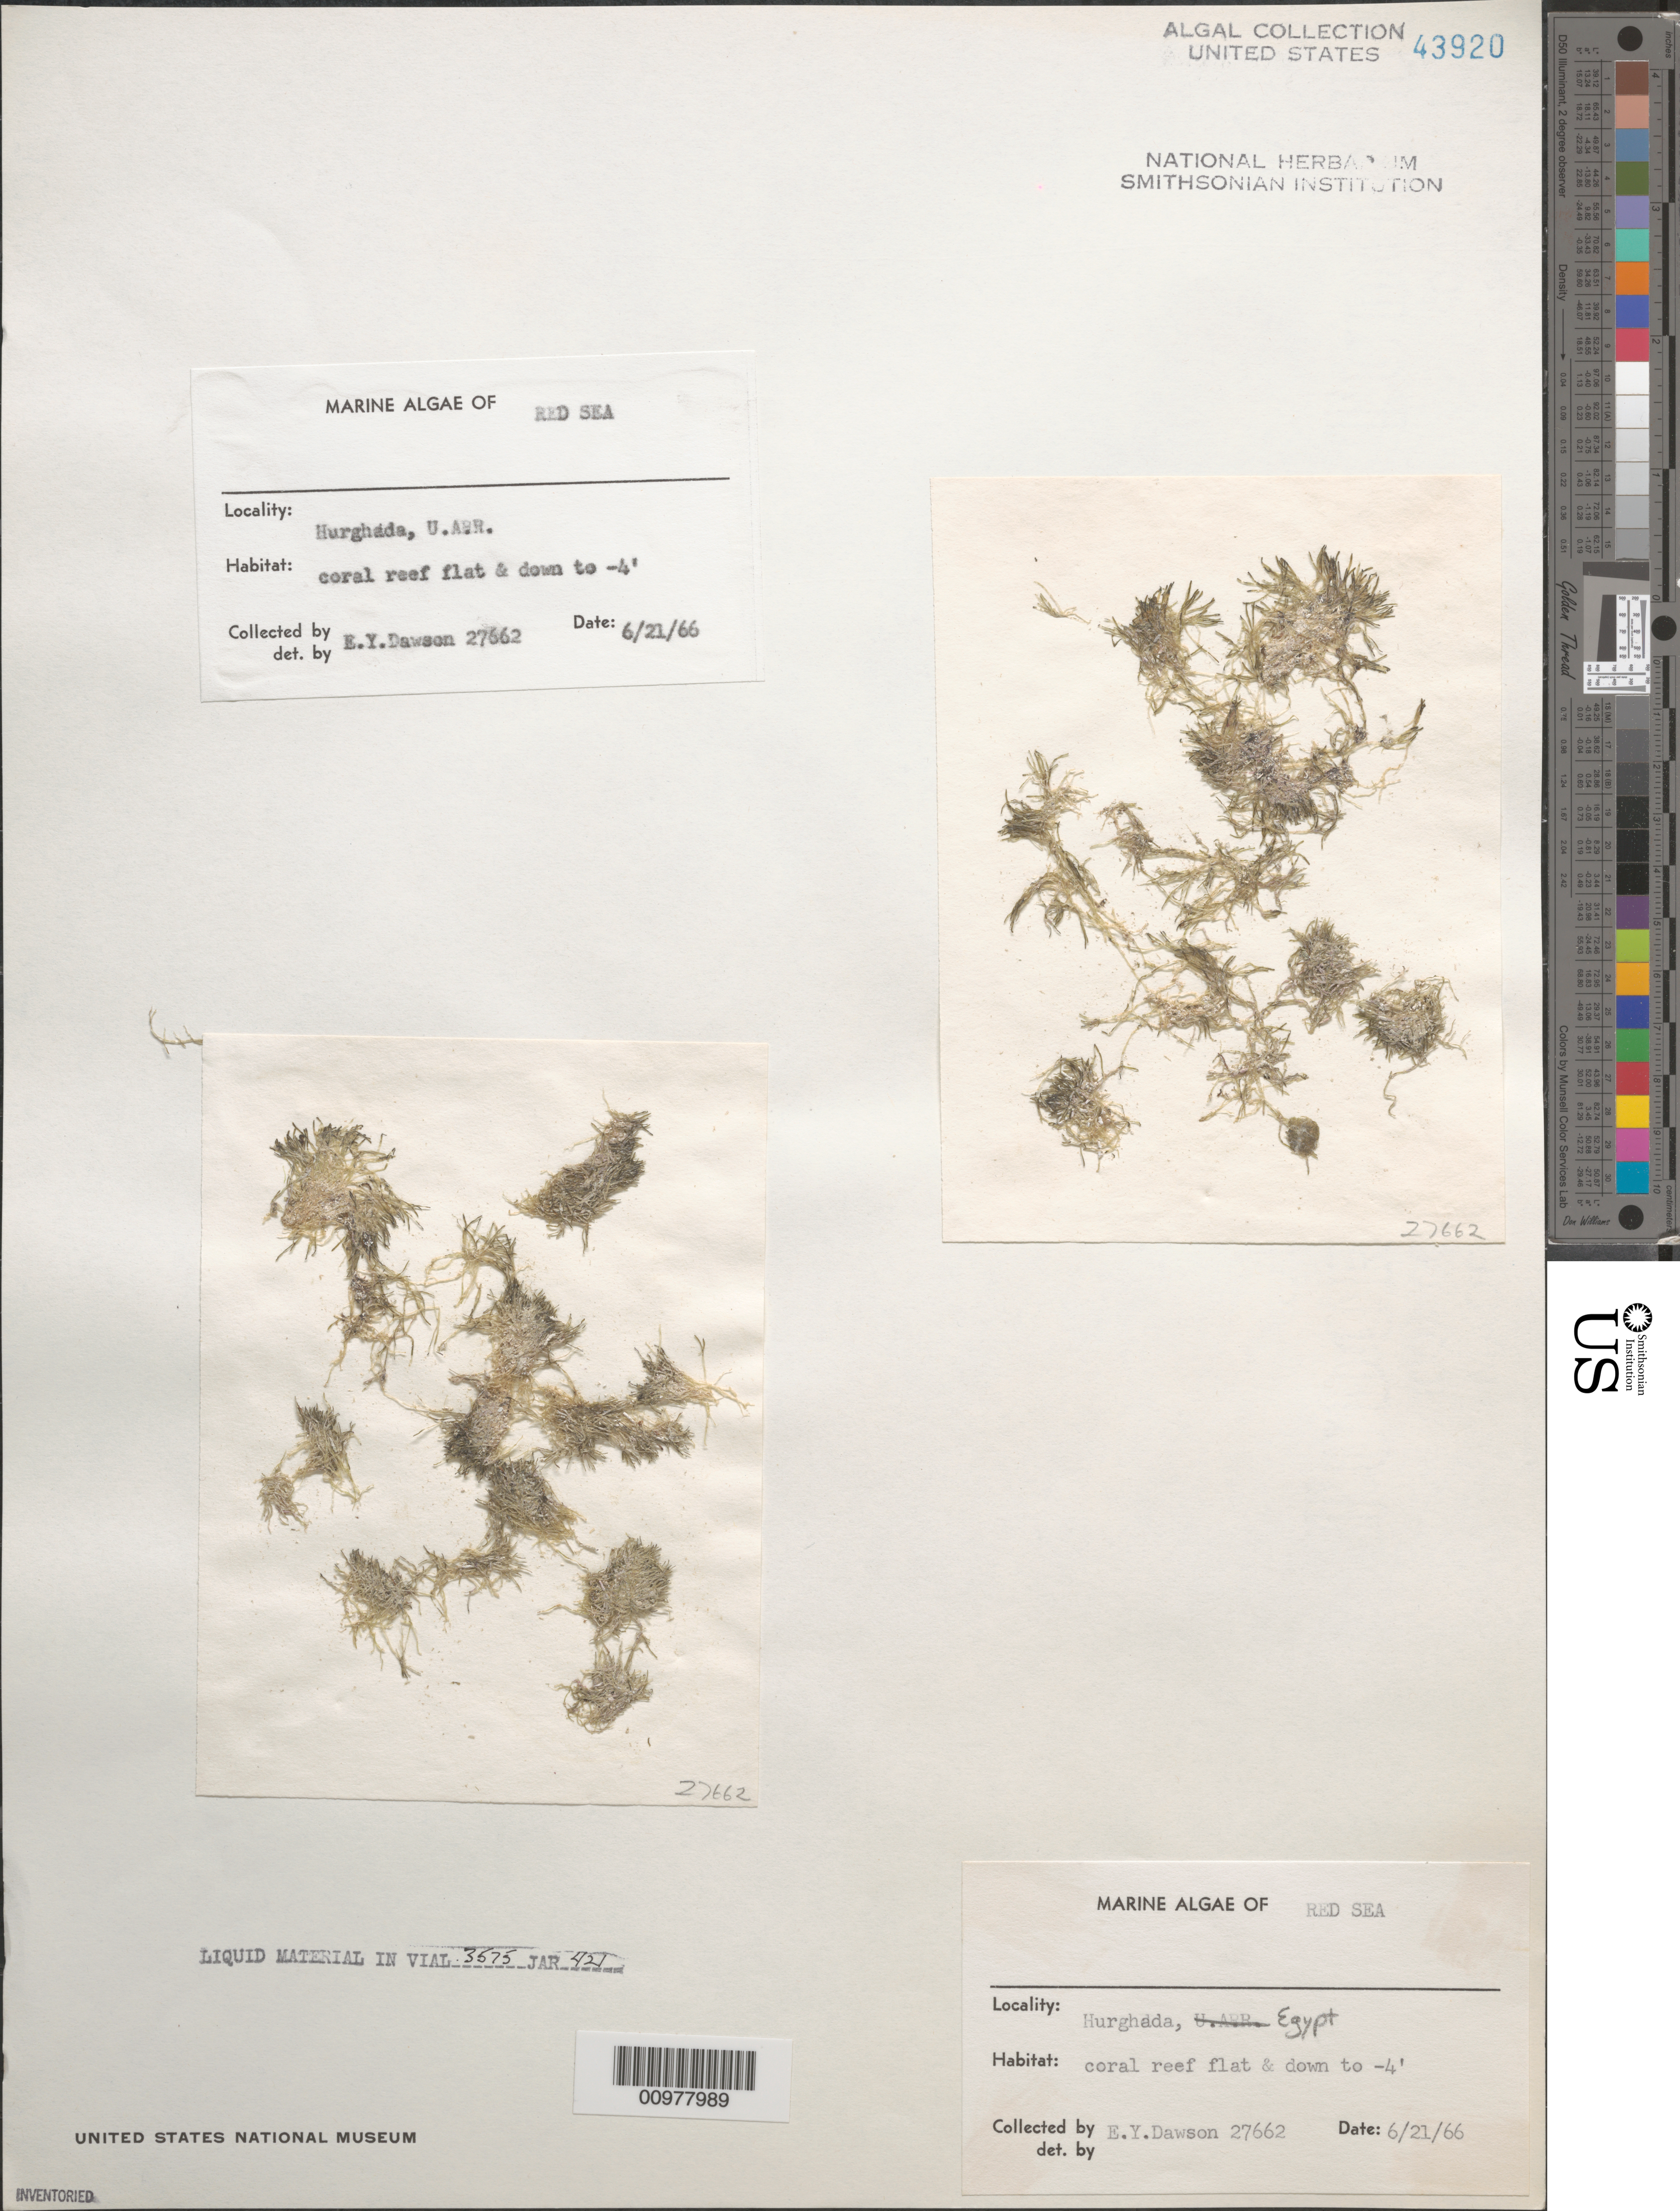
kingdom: Plantae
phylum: Chlorophyta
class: Ulvophyceae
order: Siphonocladales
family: Boodleaceae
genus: Cladophoropsis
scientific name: Cladophoropsis sp.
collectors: E. Y. Dawson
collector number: EYD 27662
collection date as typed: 21 Jun 1966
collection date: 1966-06-21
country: Egypt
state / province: Al Bahr al Ahmar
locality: Hurghada, Red Sea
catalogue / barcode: US 43920